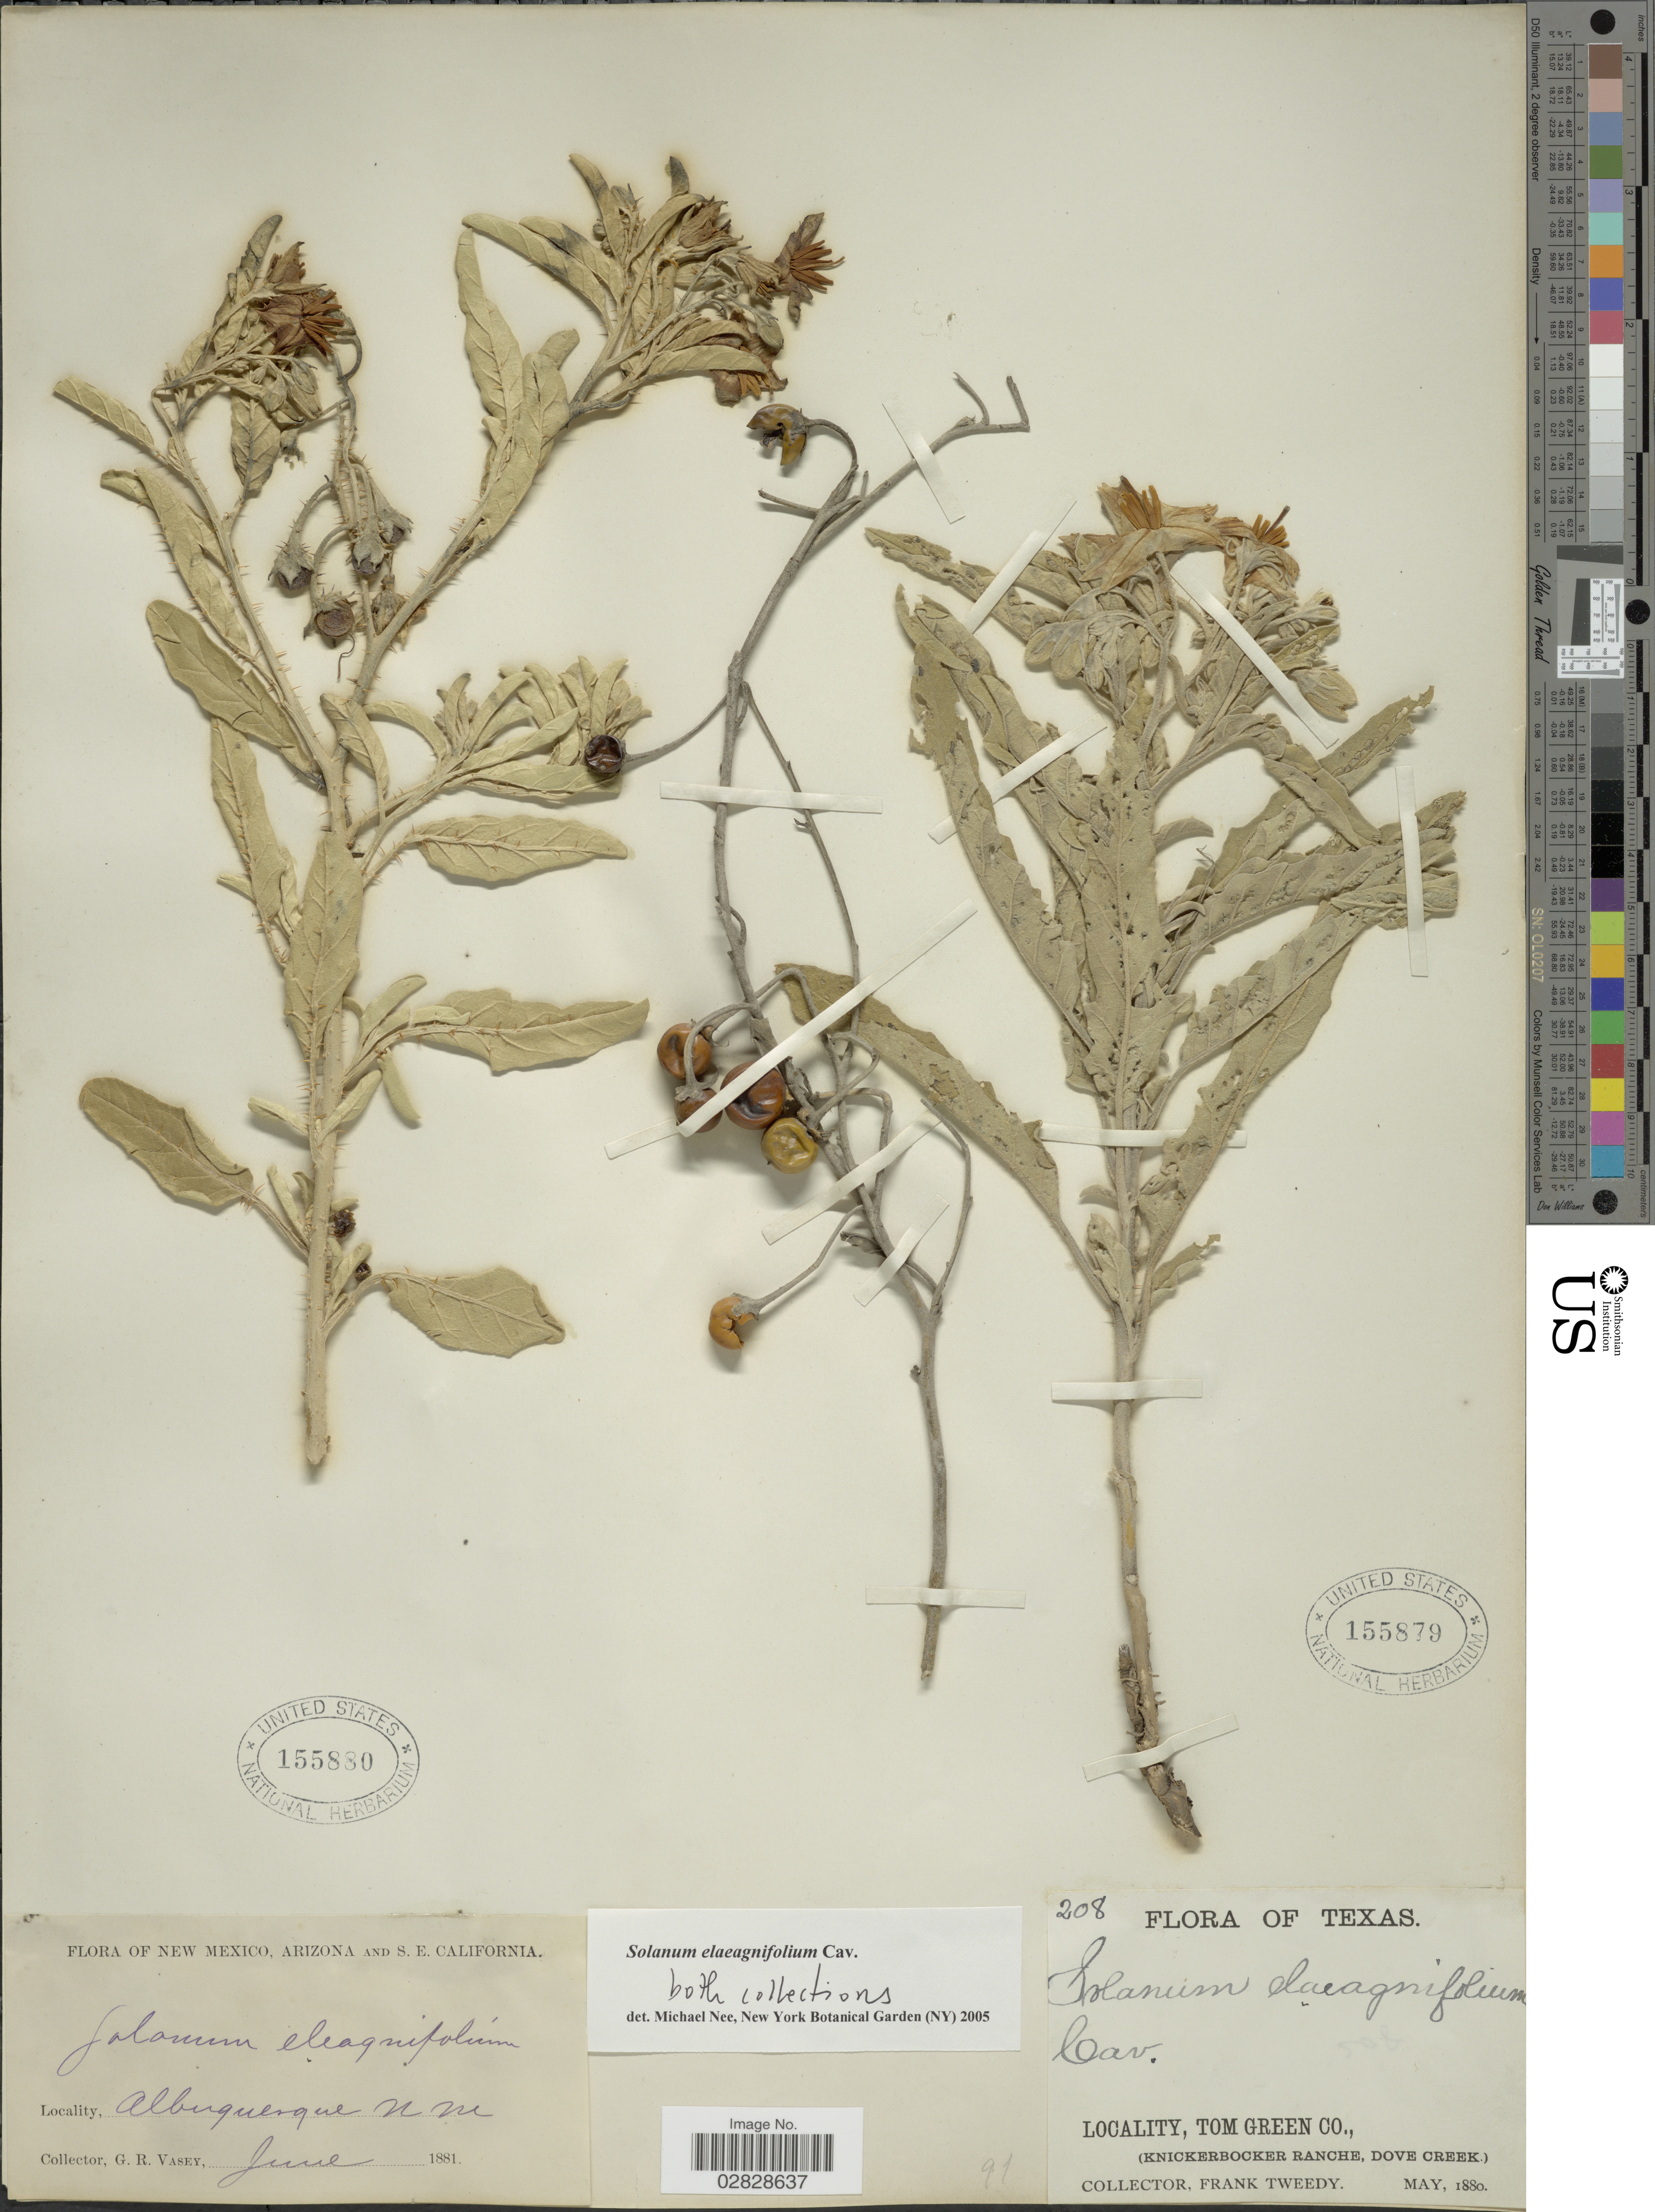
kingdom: Plantae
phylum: Tracheophyta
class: Magnoliopsida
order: Solanales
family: Solanaceae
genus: Solanum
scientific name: Solanum elaeagnifolium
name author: Cav.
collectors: G. R. Vasey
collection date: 1881-06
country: United States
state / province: New Mexico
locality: Albuquerque.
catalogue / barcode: US 155880